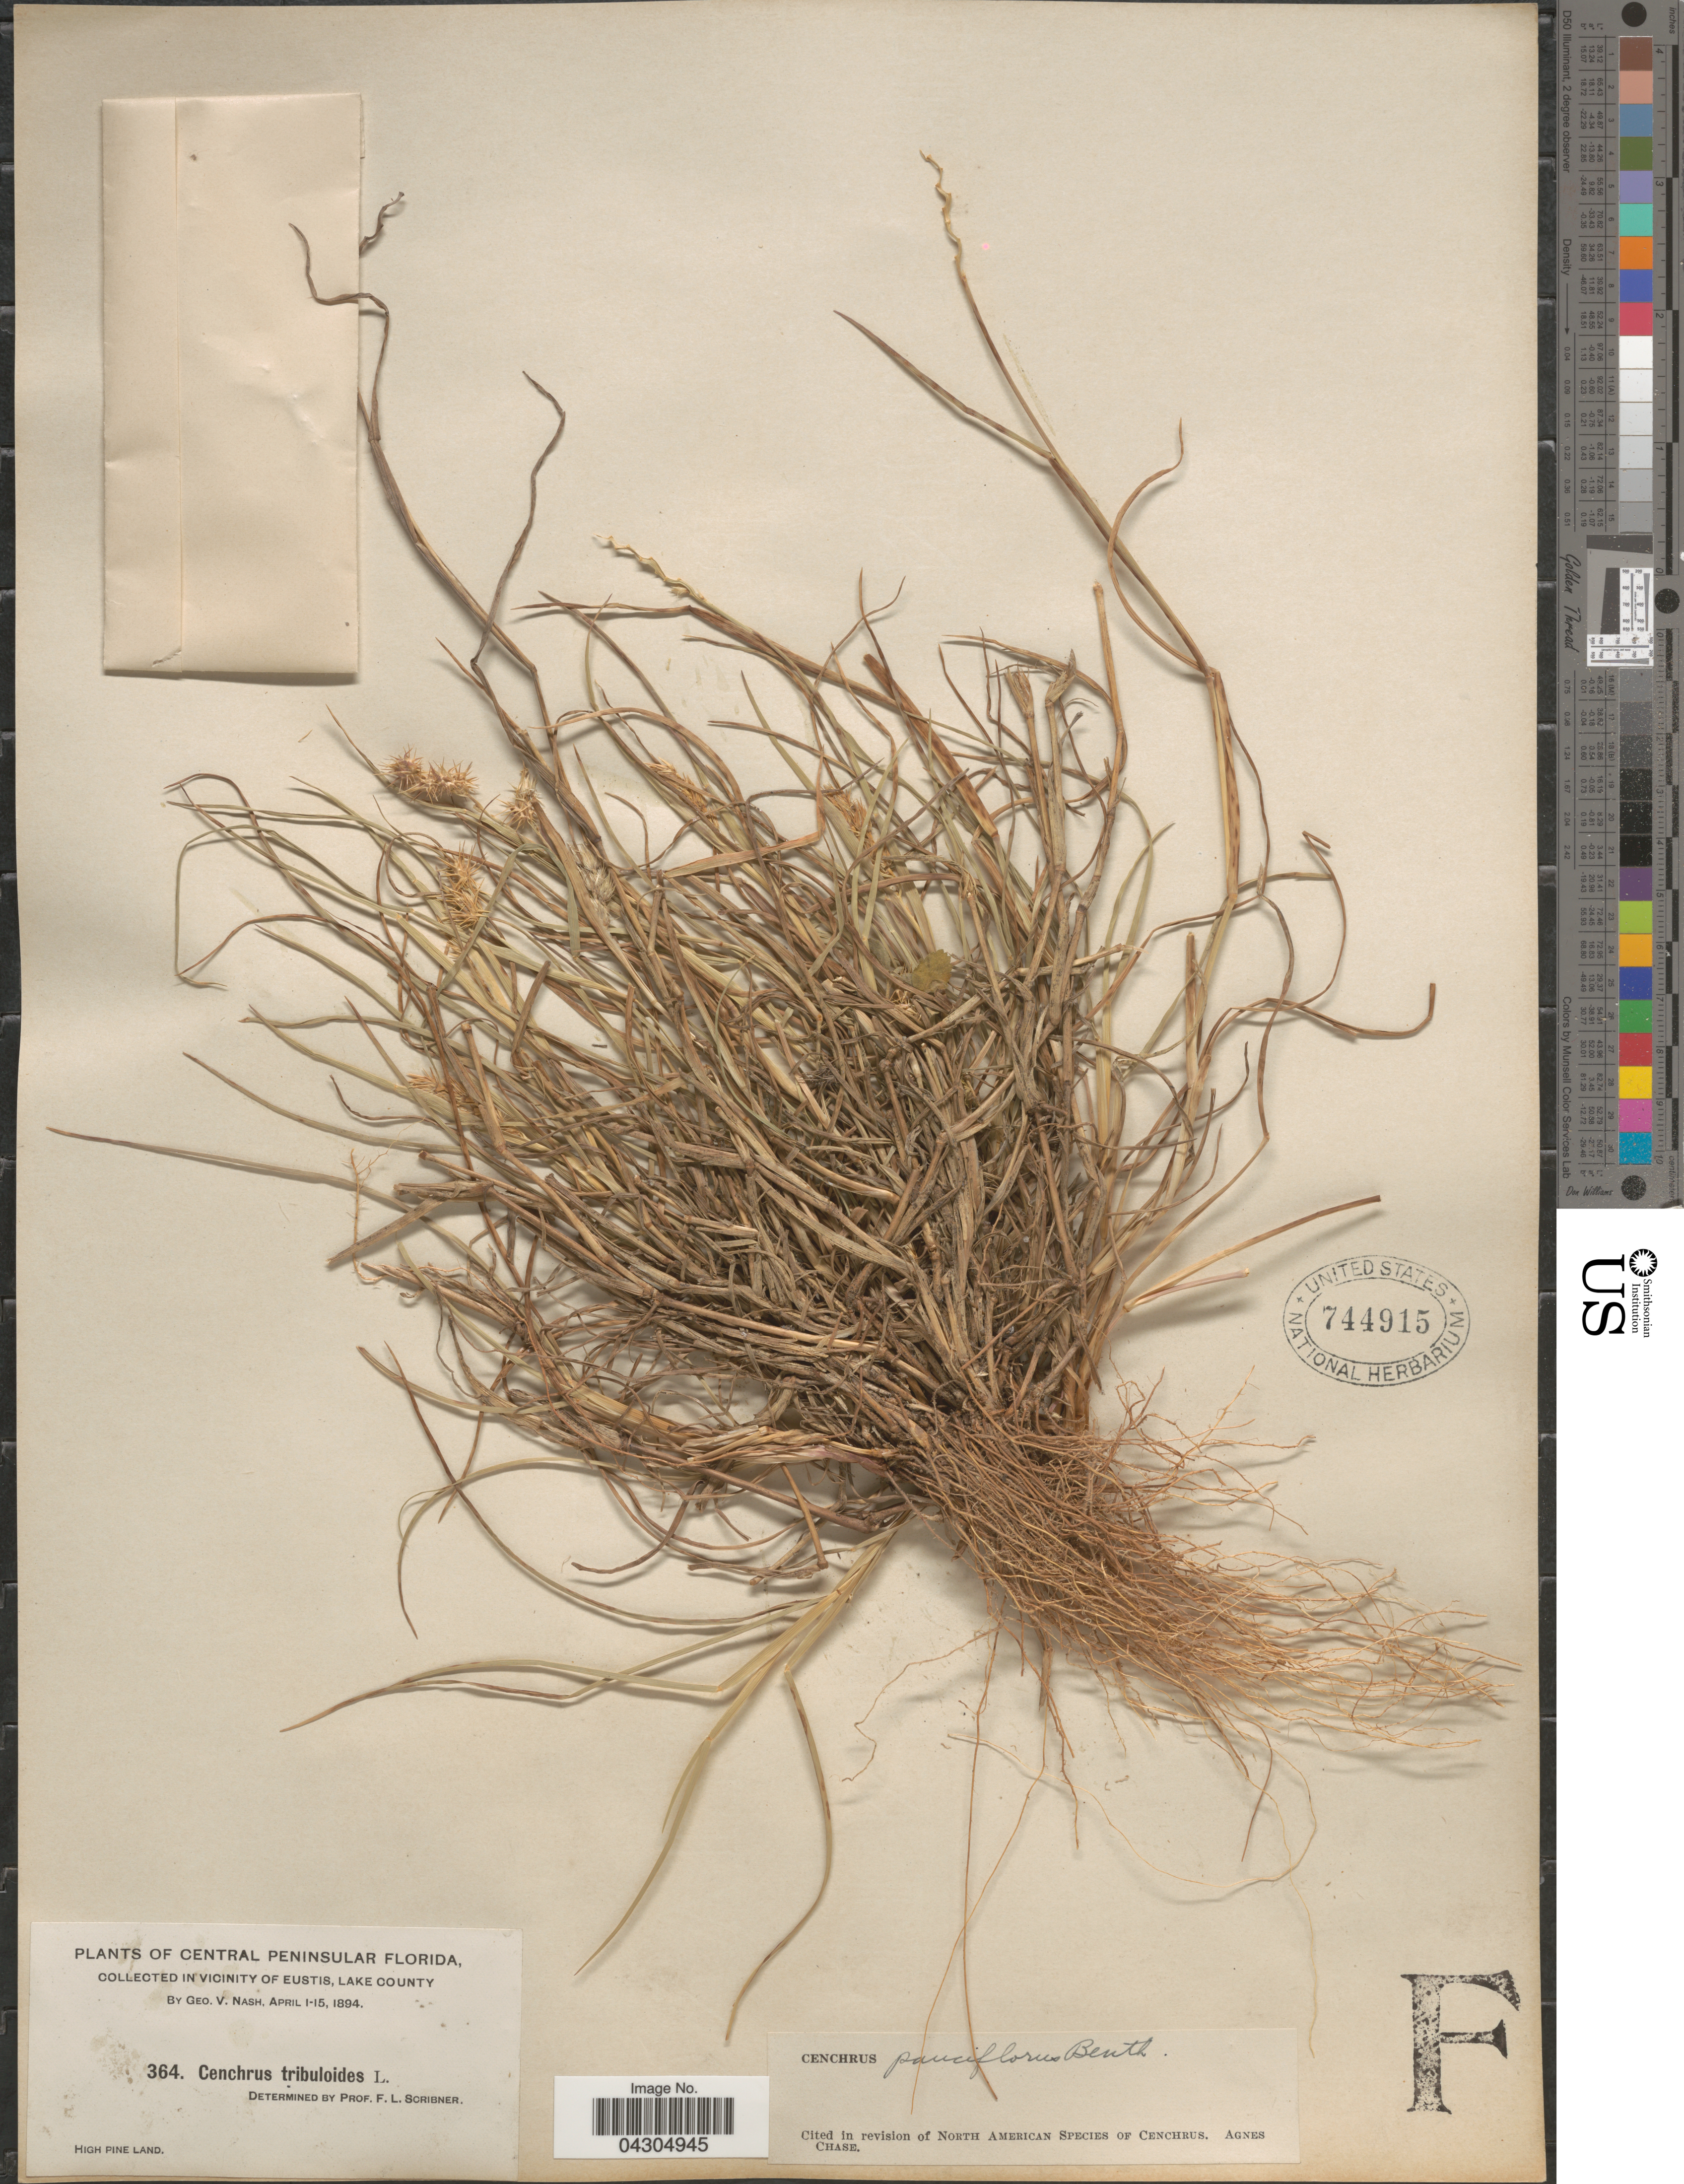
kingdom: Plantae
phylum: Tracheophyta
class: Liliopsida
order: Poales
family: Poaceae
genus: Cenchrus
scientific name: Cenchrus spinifex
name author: Cav.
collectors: G. V. Nash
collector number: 364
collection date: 1894-04-01/1894-04-15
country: United States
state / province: Florida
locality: Central Peninsular Florida, in vicinity of Eustis, Lake County.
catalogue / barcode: US 744915